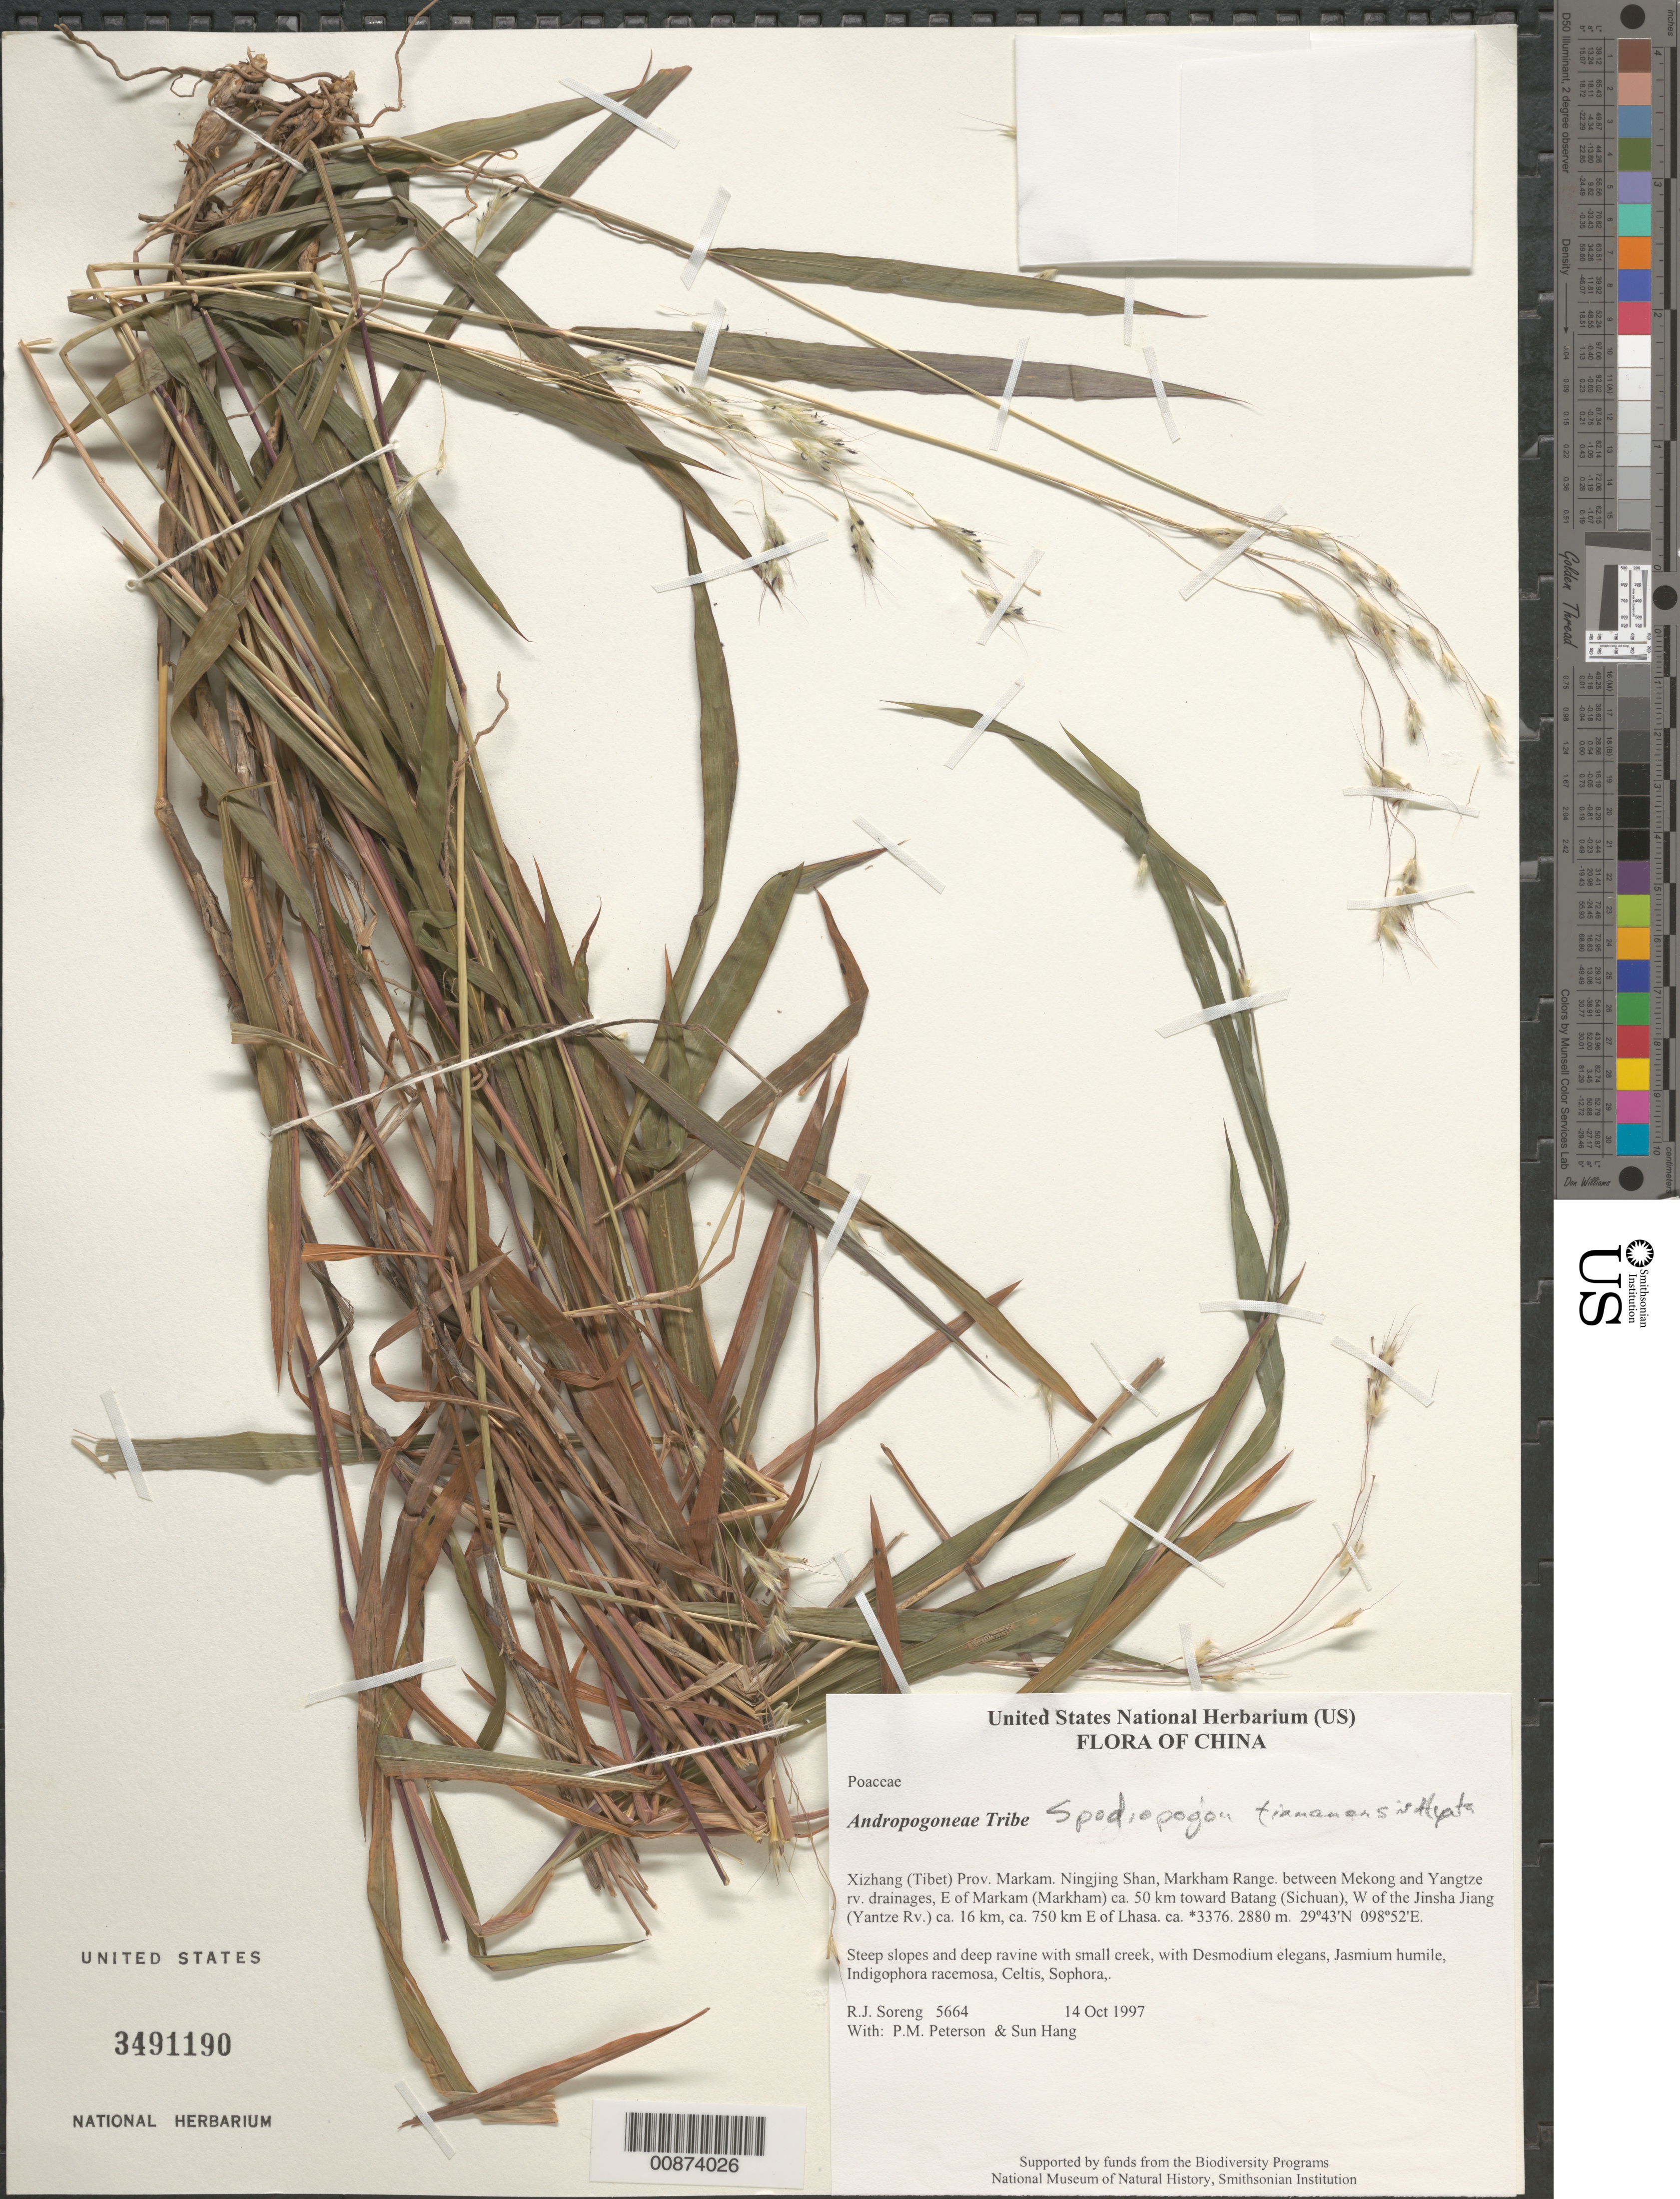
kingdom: Plantae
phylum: Tracheophyta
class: Liliopsida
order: Poales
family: Poaceae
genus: Spodiopogon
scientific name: Spodiopogon tainanensis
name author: Hayata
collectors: R. J. Soreng, P. M. Peterson & Sun Hang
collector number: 5664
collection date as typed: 14 Oct 1997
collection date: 1997-10-14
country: China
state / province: Xizang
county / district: Markam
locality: Ningjing Shan, Markham Range. between Mekong and Yangtze rv. drainages, E of Markam (Markham) ca. 50 km toward Batang (Sichuan), W of the Jinsha Jiang (Yantze Rv.) ca. 16 km, ca. 750 km E of Lhasa. ca. *3376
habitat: Steep slopes and deep ravine with small creek, with Desmodium elegans, Jasmium humile, Indigophora racemosa, Celtis, Sophora,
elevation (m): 2880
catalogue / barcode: US 3491190